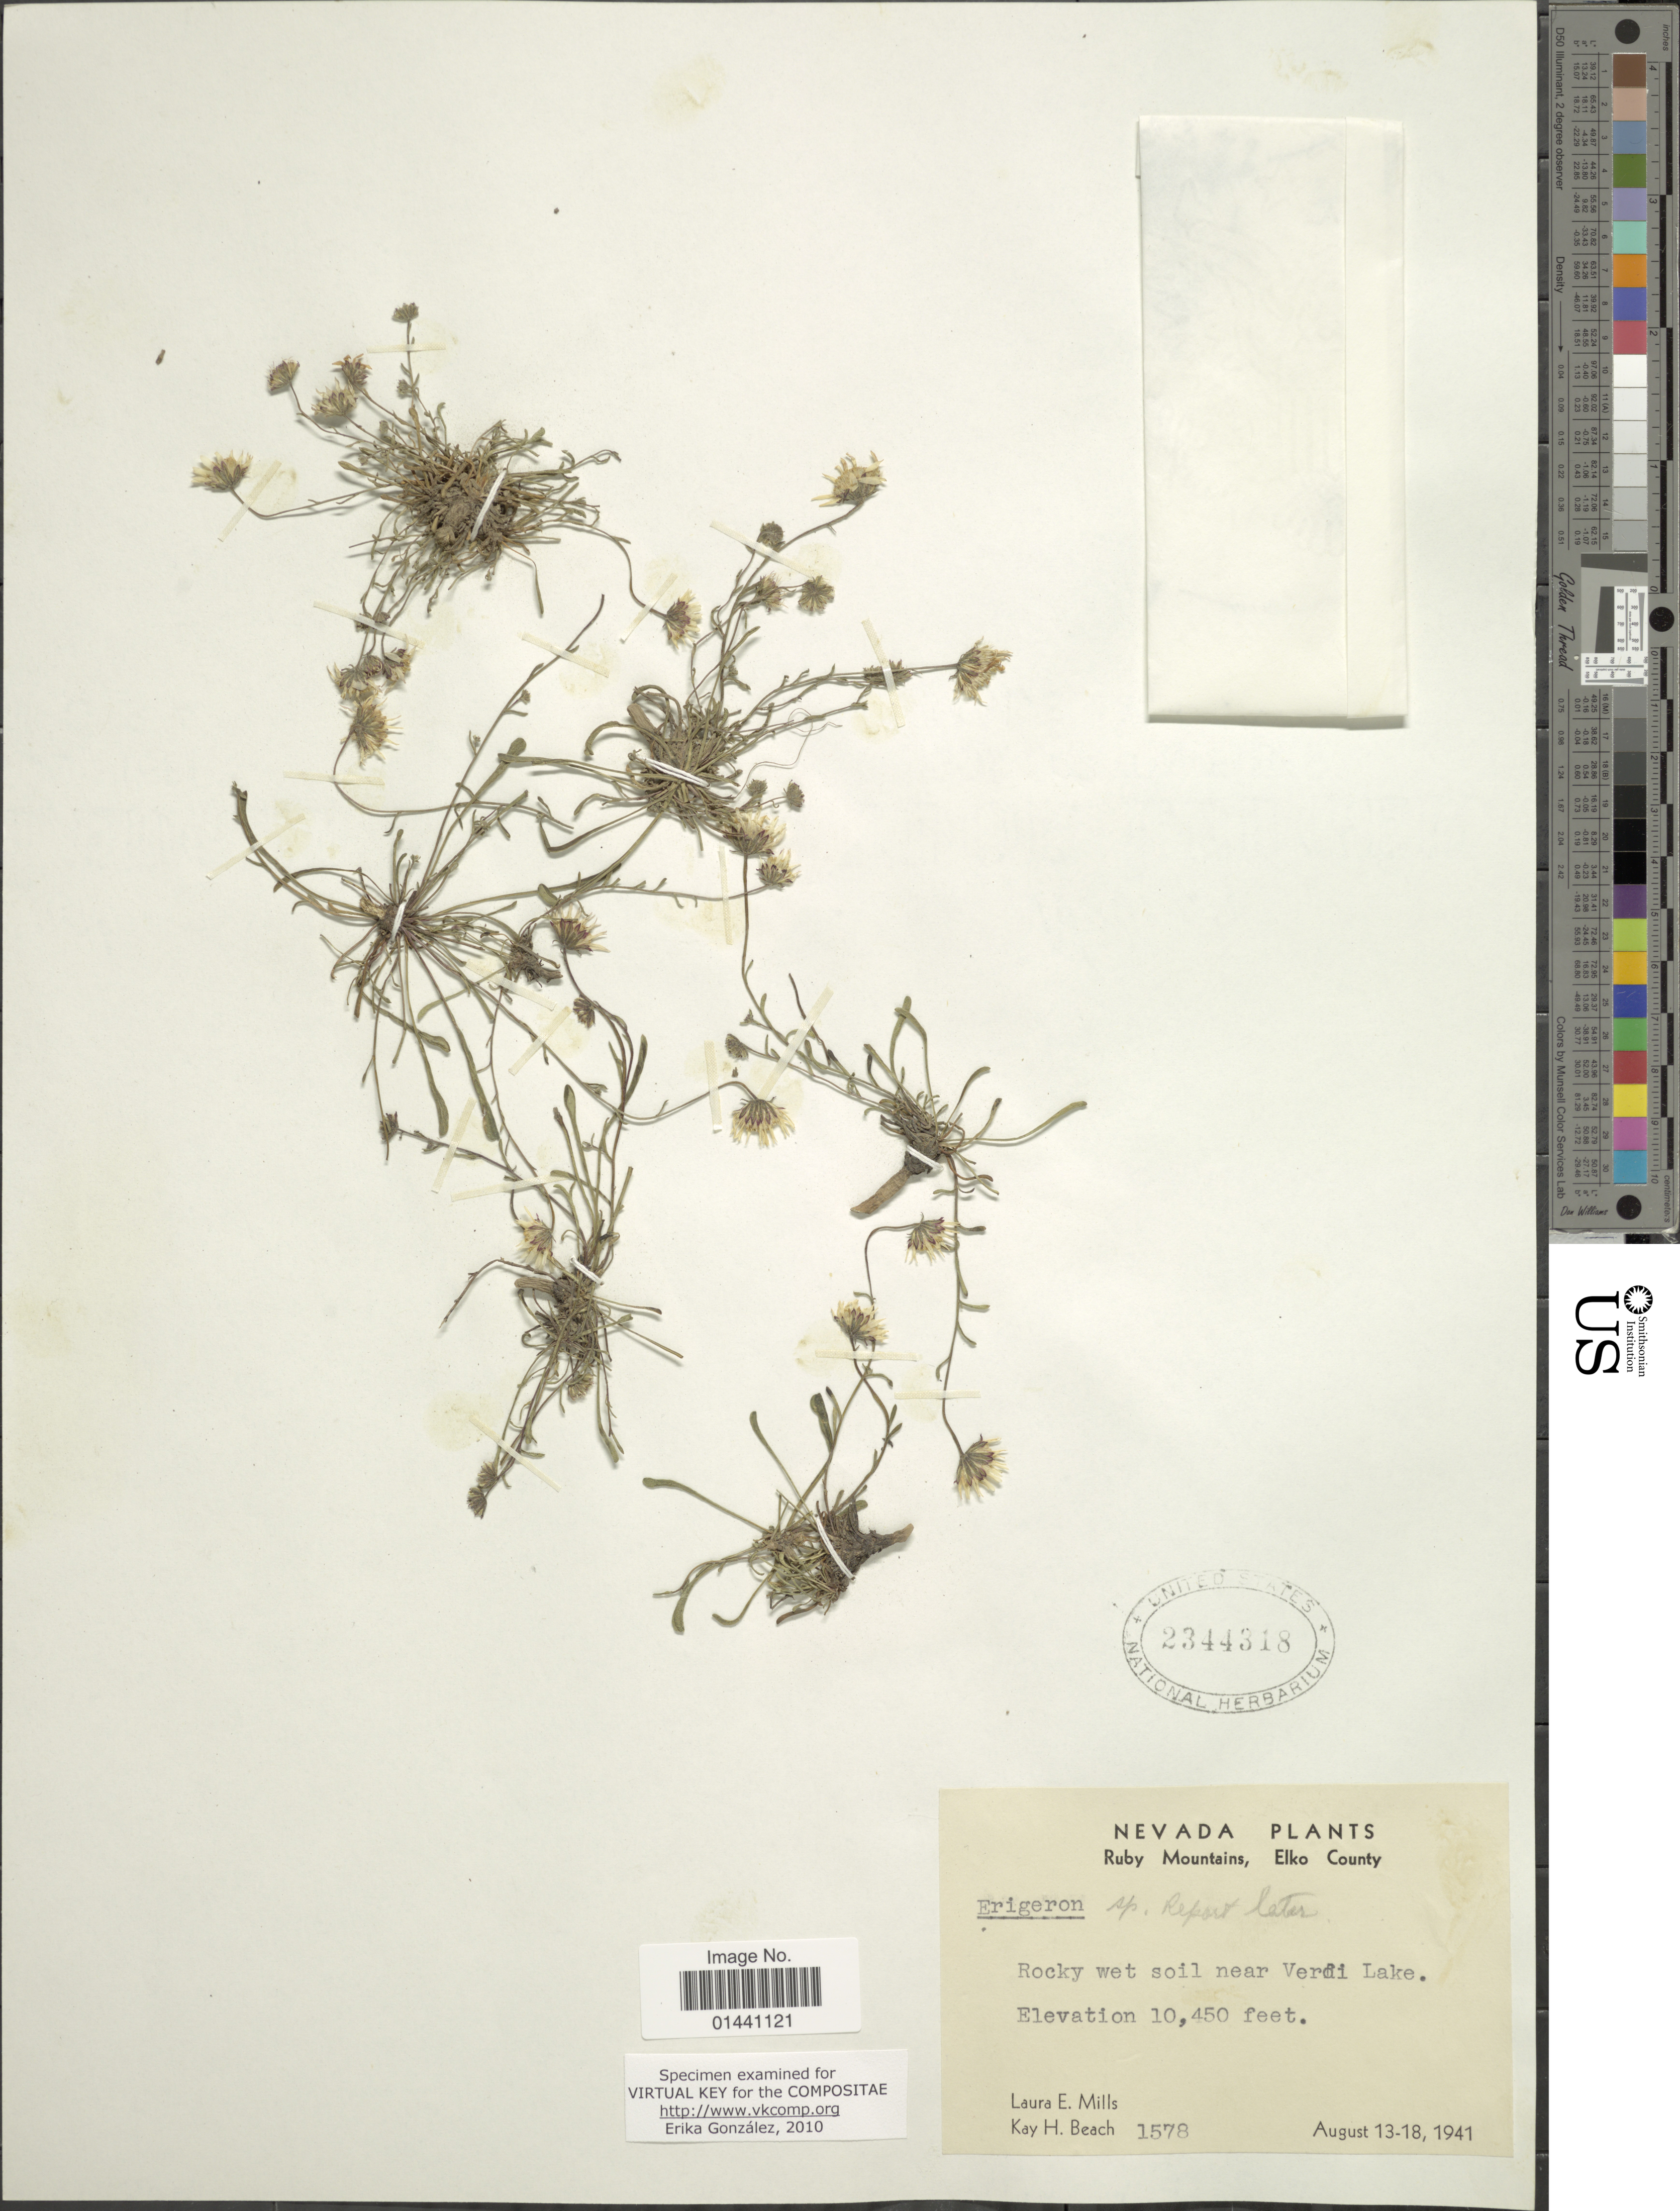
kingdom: Plantae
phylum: Tracheophyta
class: Magnoliopsida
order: Asterales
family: Asteraceae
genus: Erigeron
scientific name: Erigeron watsonii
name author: (A. Gray) Cronq.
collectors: L. Mills & K. H. Beach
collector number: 1578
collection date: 1941-08-13/1941-08-18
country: United States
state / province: Nevada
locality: Ruby Mountains, Elko County, rocky wet soil near Verdi Lake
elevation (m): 3185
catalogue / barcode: US 2344318